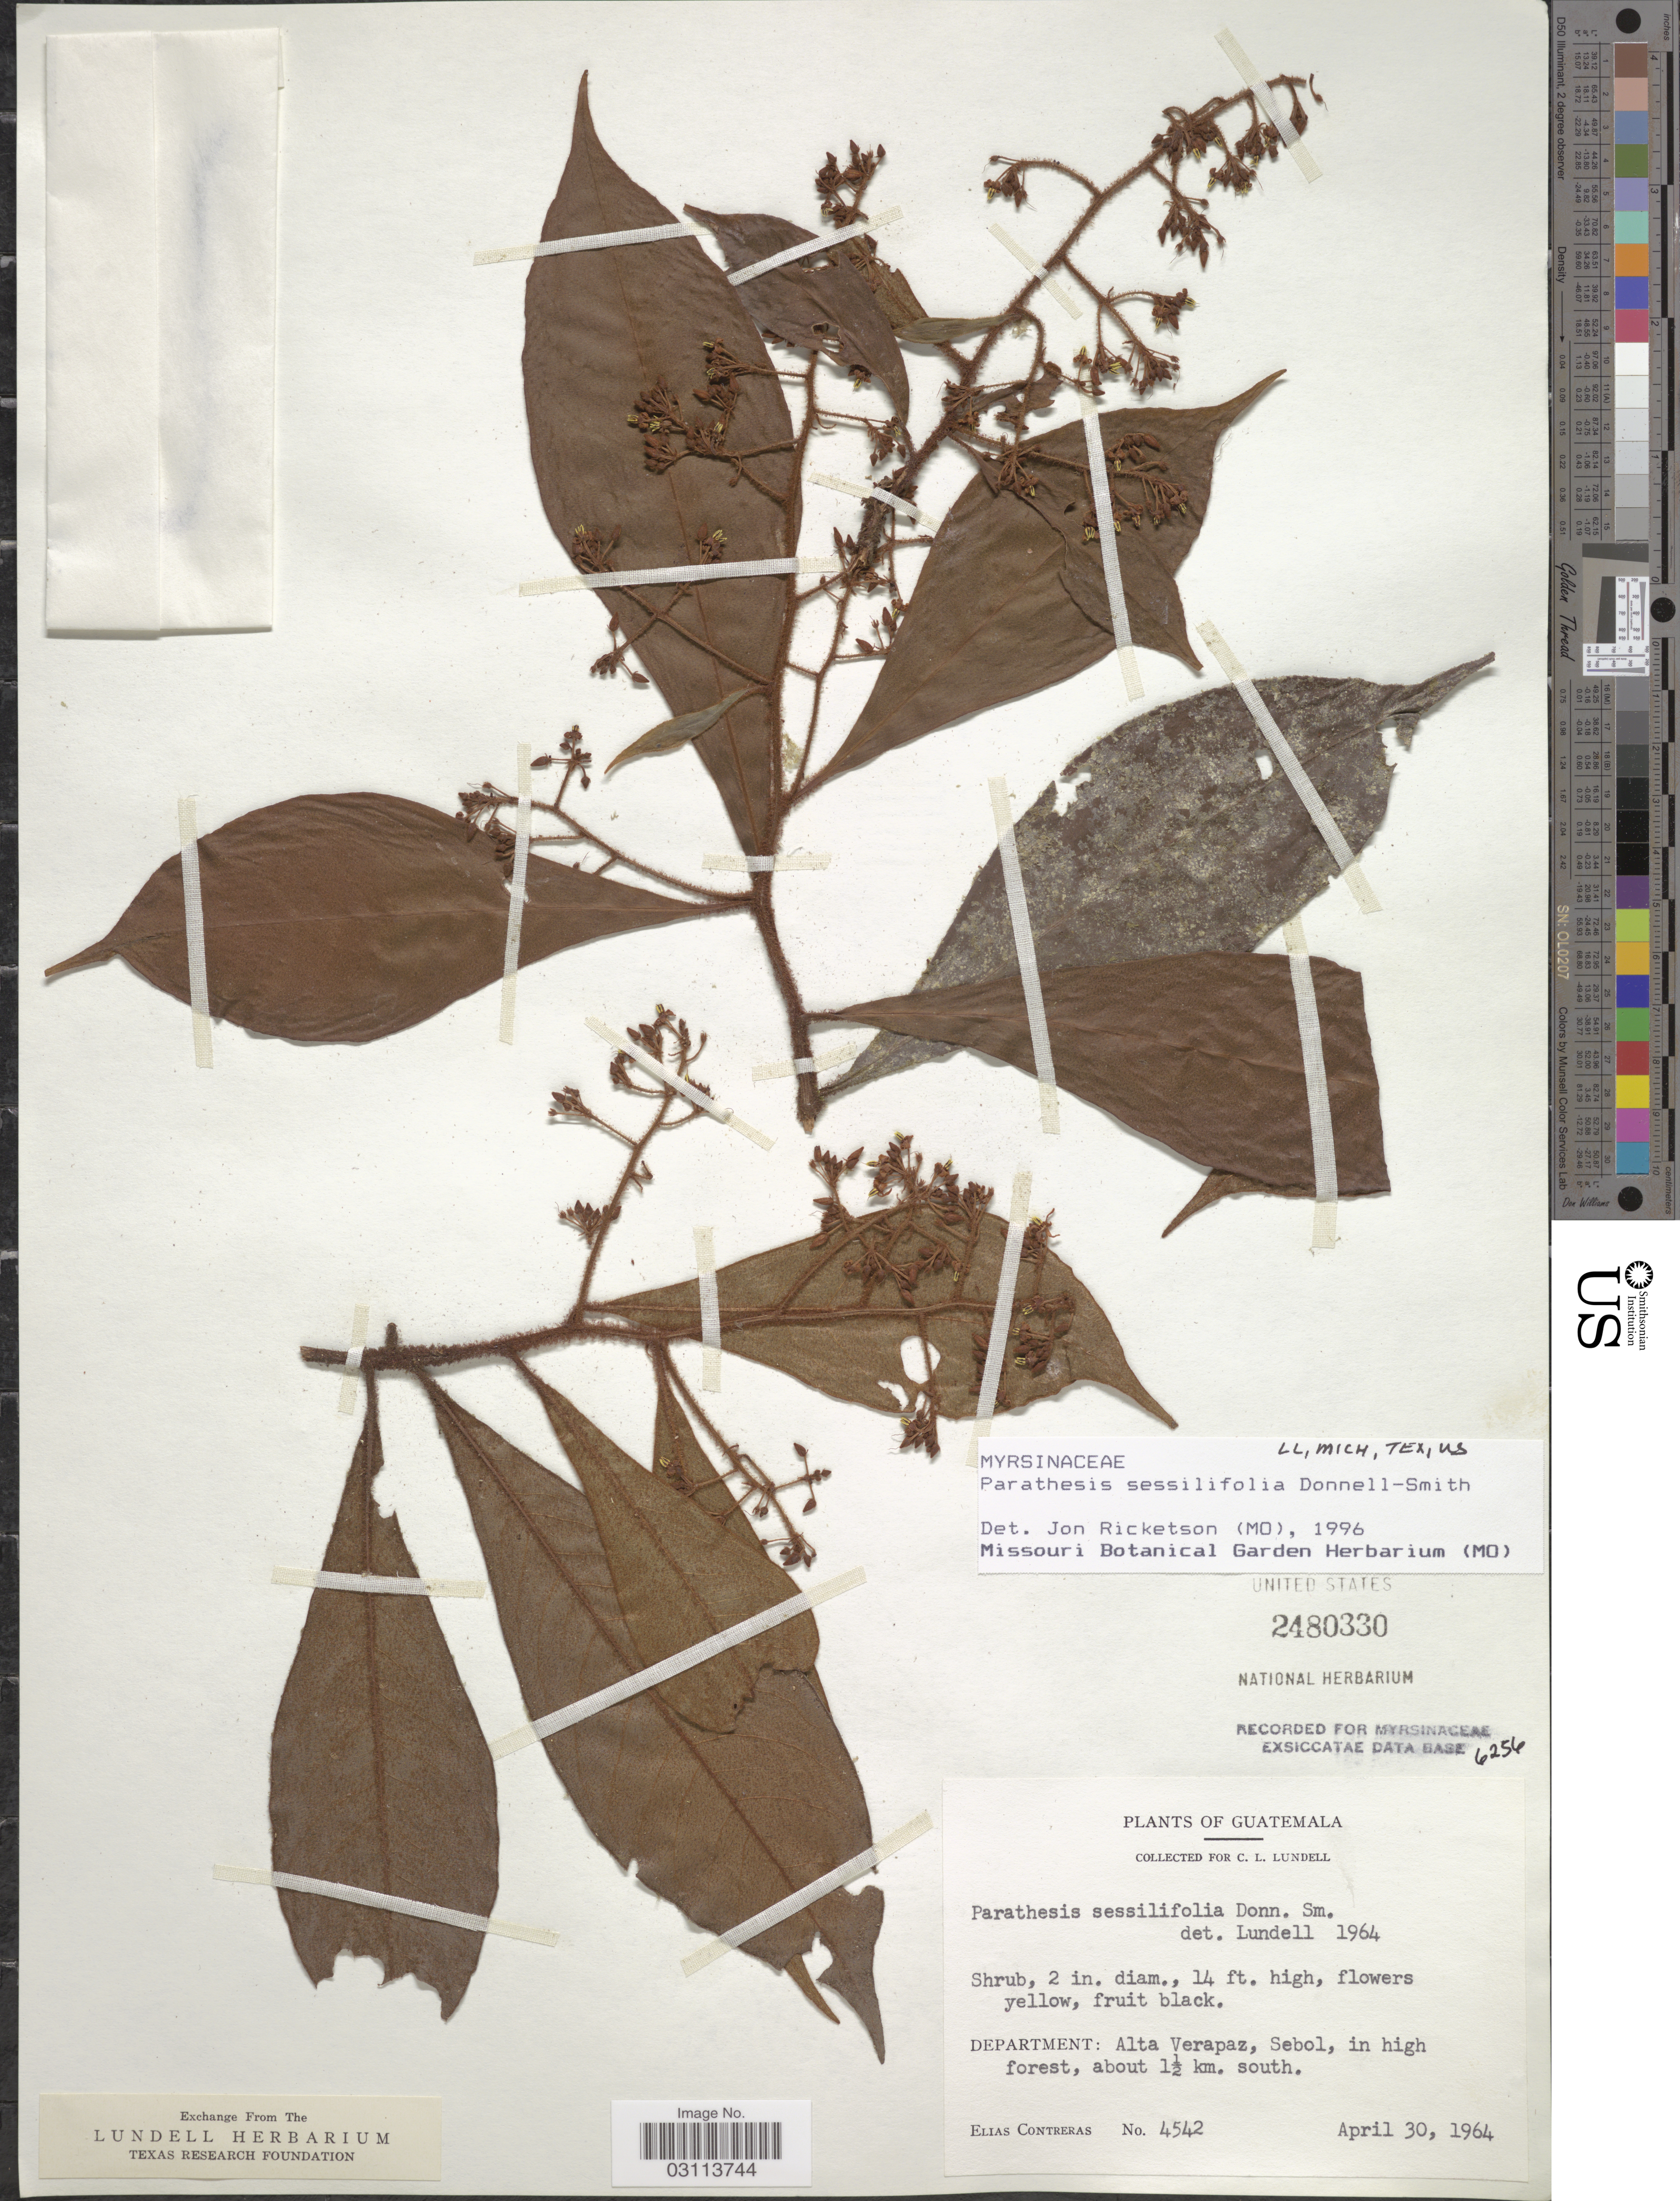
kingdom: Plantae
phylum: Tracheophyta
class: Magnoliopsida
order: Ericales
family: Primulaceae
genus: Parathesis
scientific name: Parathesis sessilifolia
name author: Donn. Sm.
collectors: E. Contreras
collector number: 4542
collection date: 1964-04-30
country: Guatemala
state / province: Alta Verapaz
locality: Department: Alta Verapaz, Sebol, in high forest, about 1½ km. south.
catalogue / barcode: US 2480330